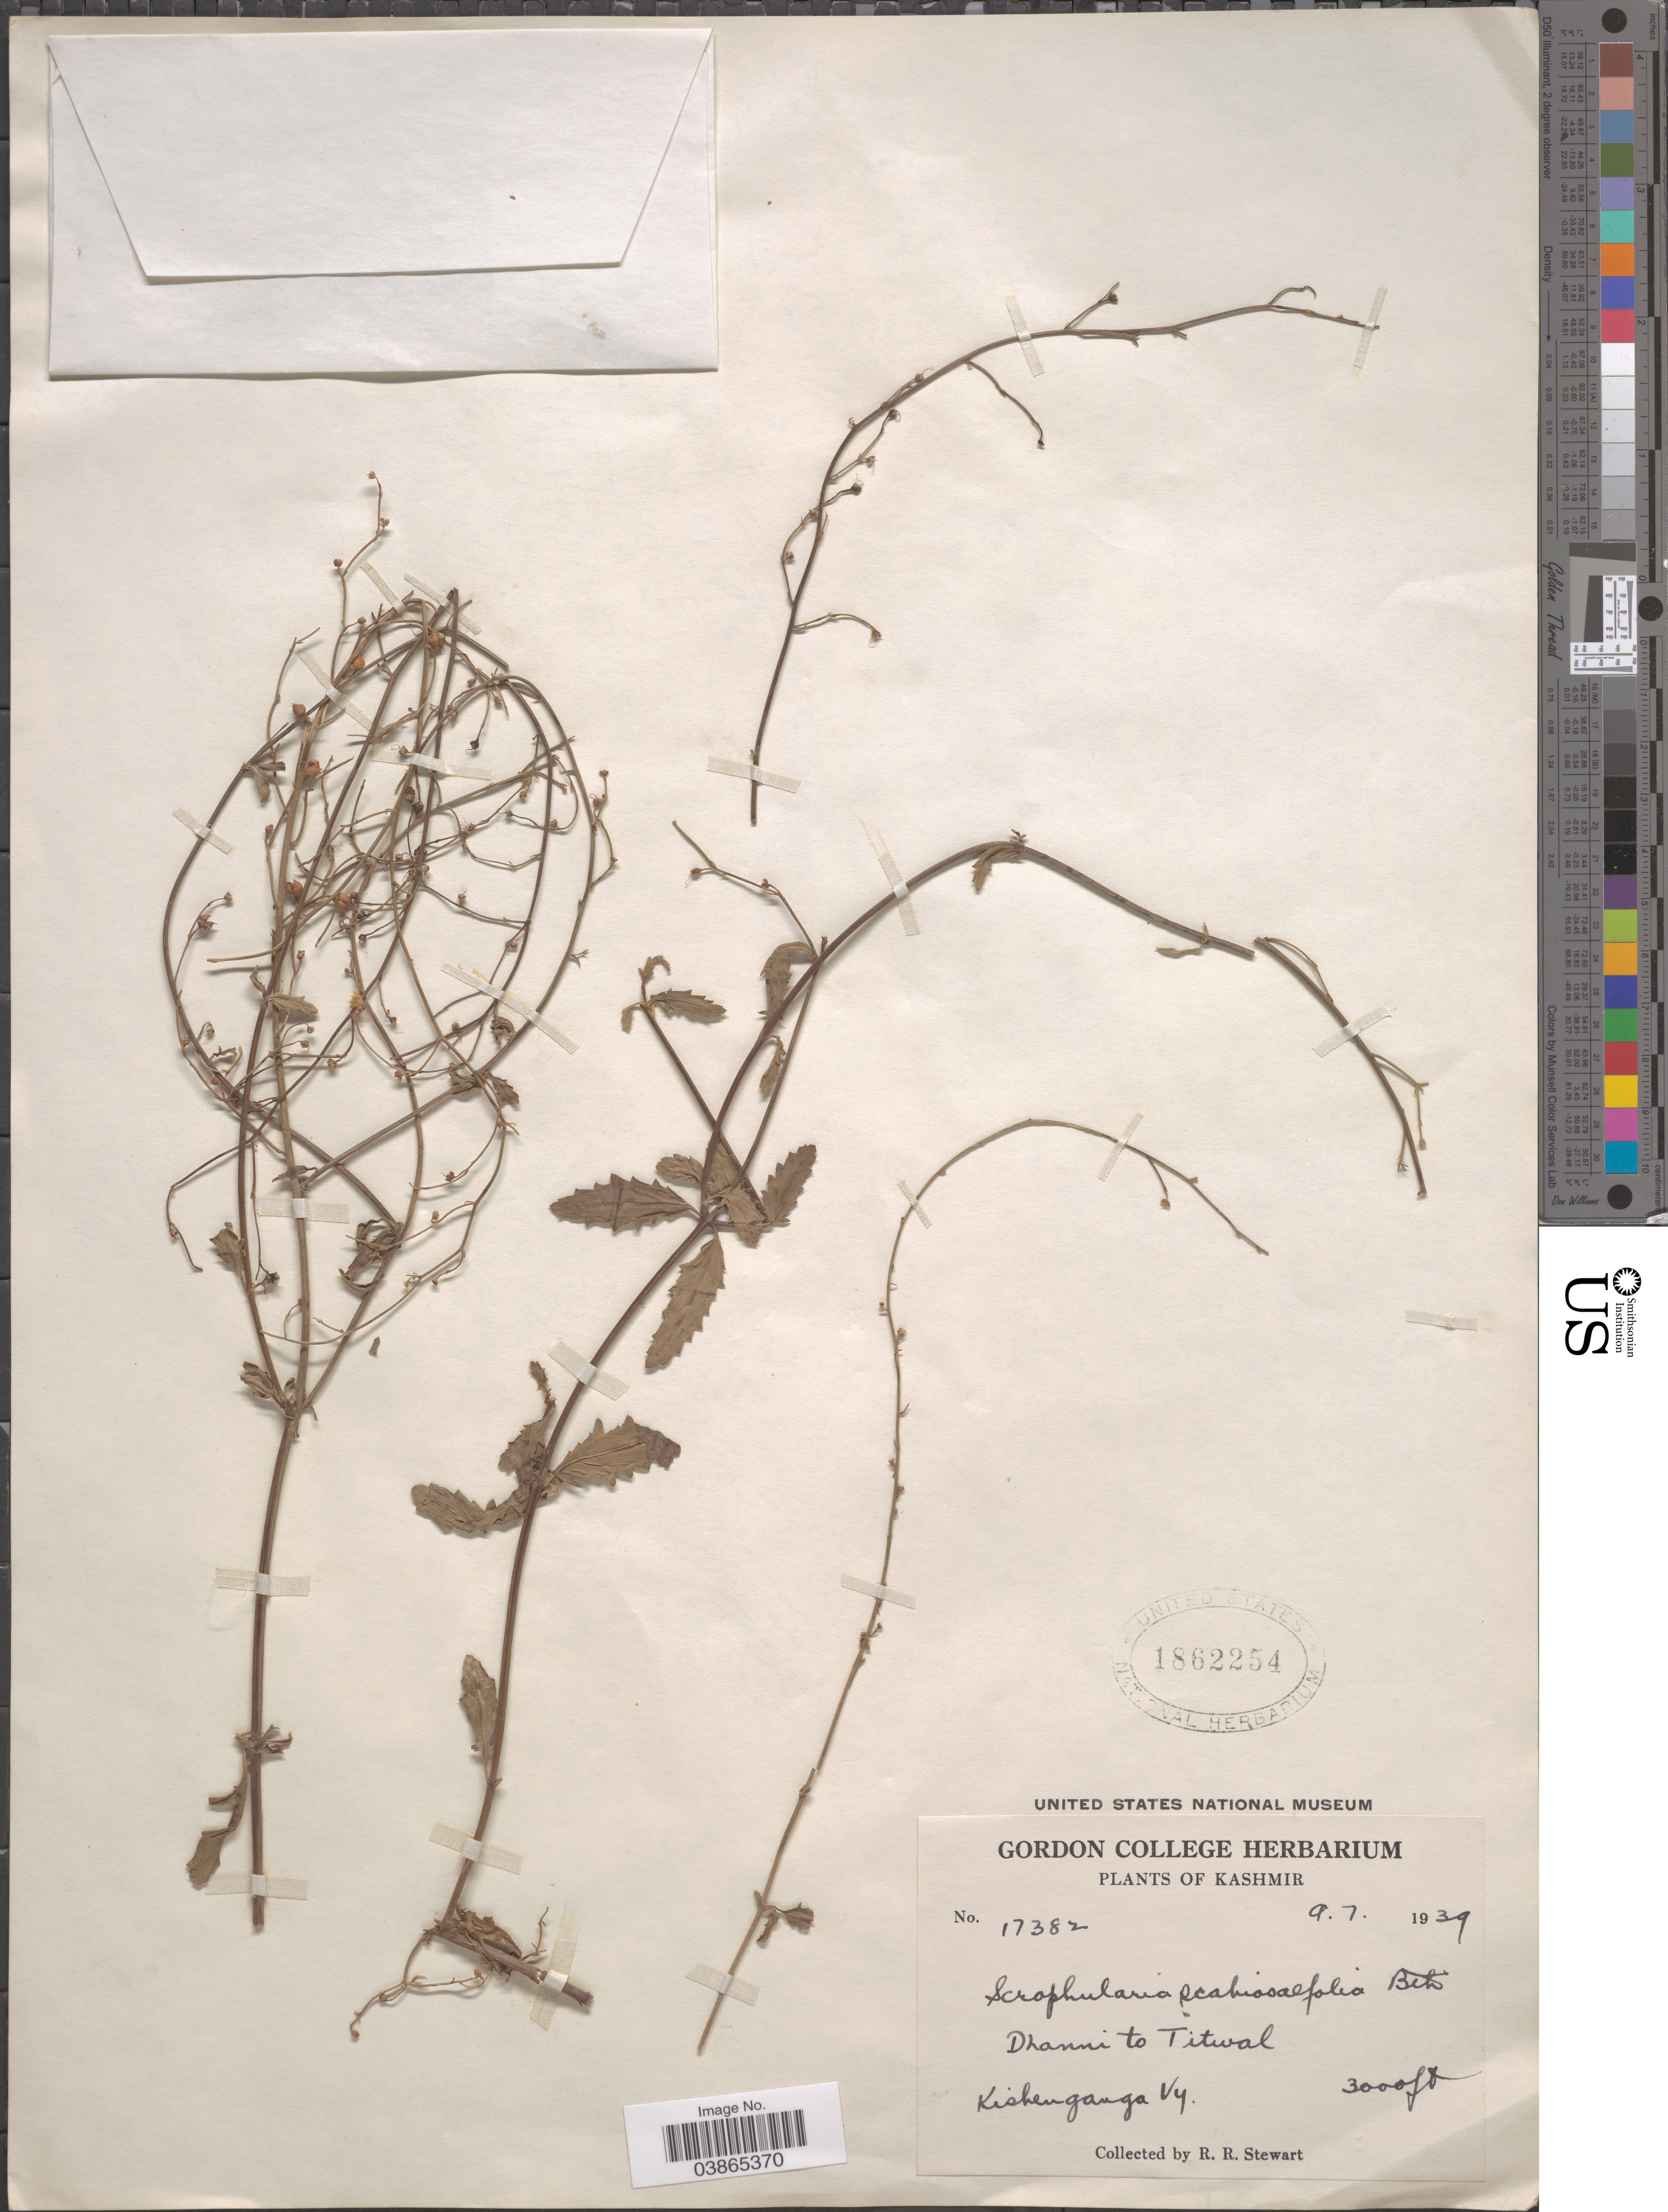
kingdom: Plantae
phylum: Tracheophyta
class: Magnoliopsida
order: Lamiales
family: Scrophulariaceae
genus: Scrophularia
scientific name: Scrophularia scabiosaefolia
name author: Benth.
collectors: R. Stewart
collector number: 17382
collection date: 1939-07-09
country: India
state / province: Jammu and Kashmir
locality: Kashmir. Dhanni to Titwal. Kishenganga Vy.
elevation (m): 914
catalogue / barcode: US 1862254